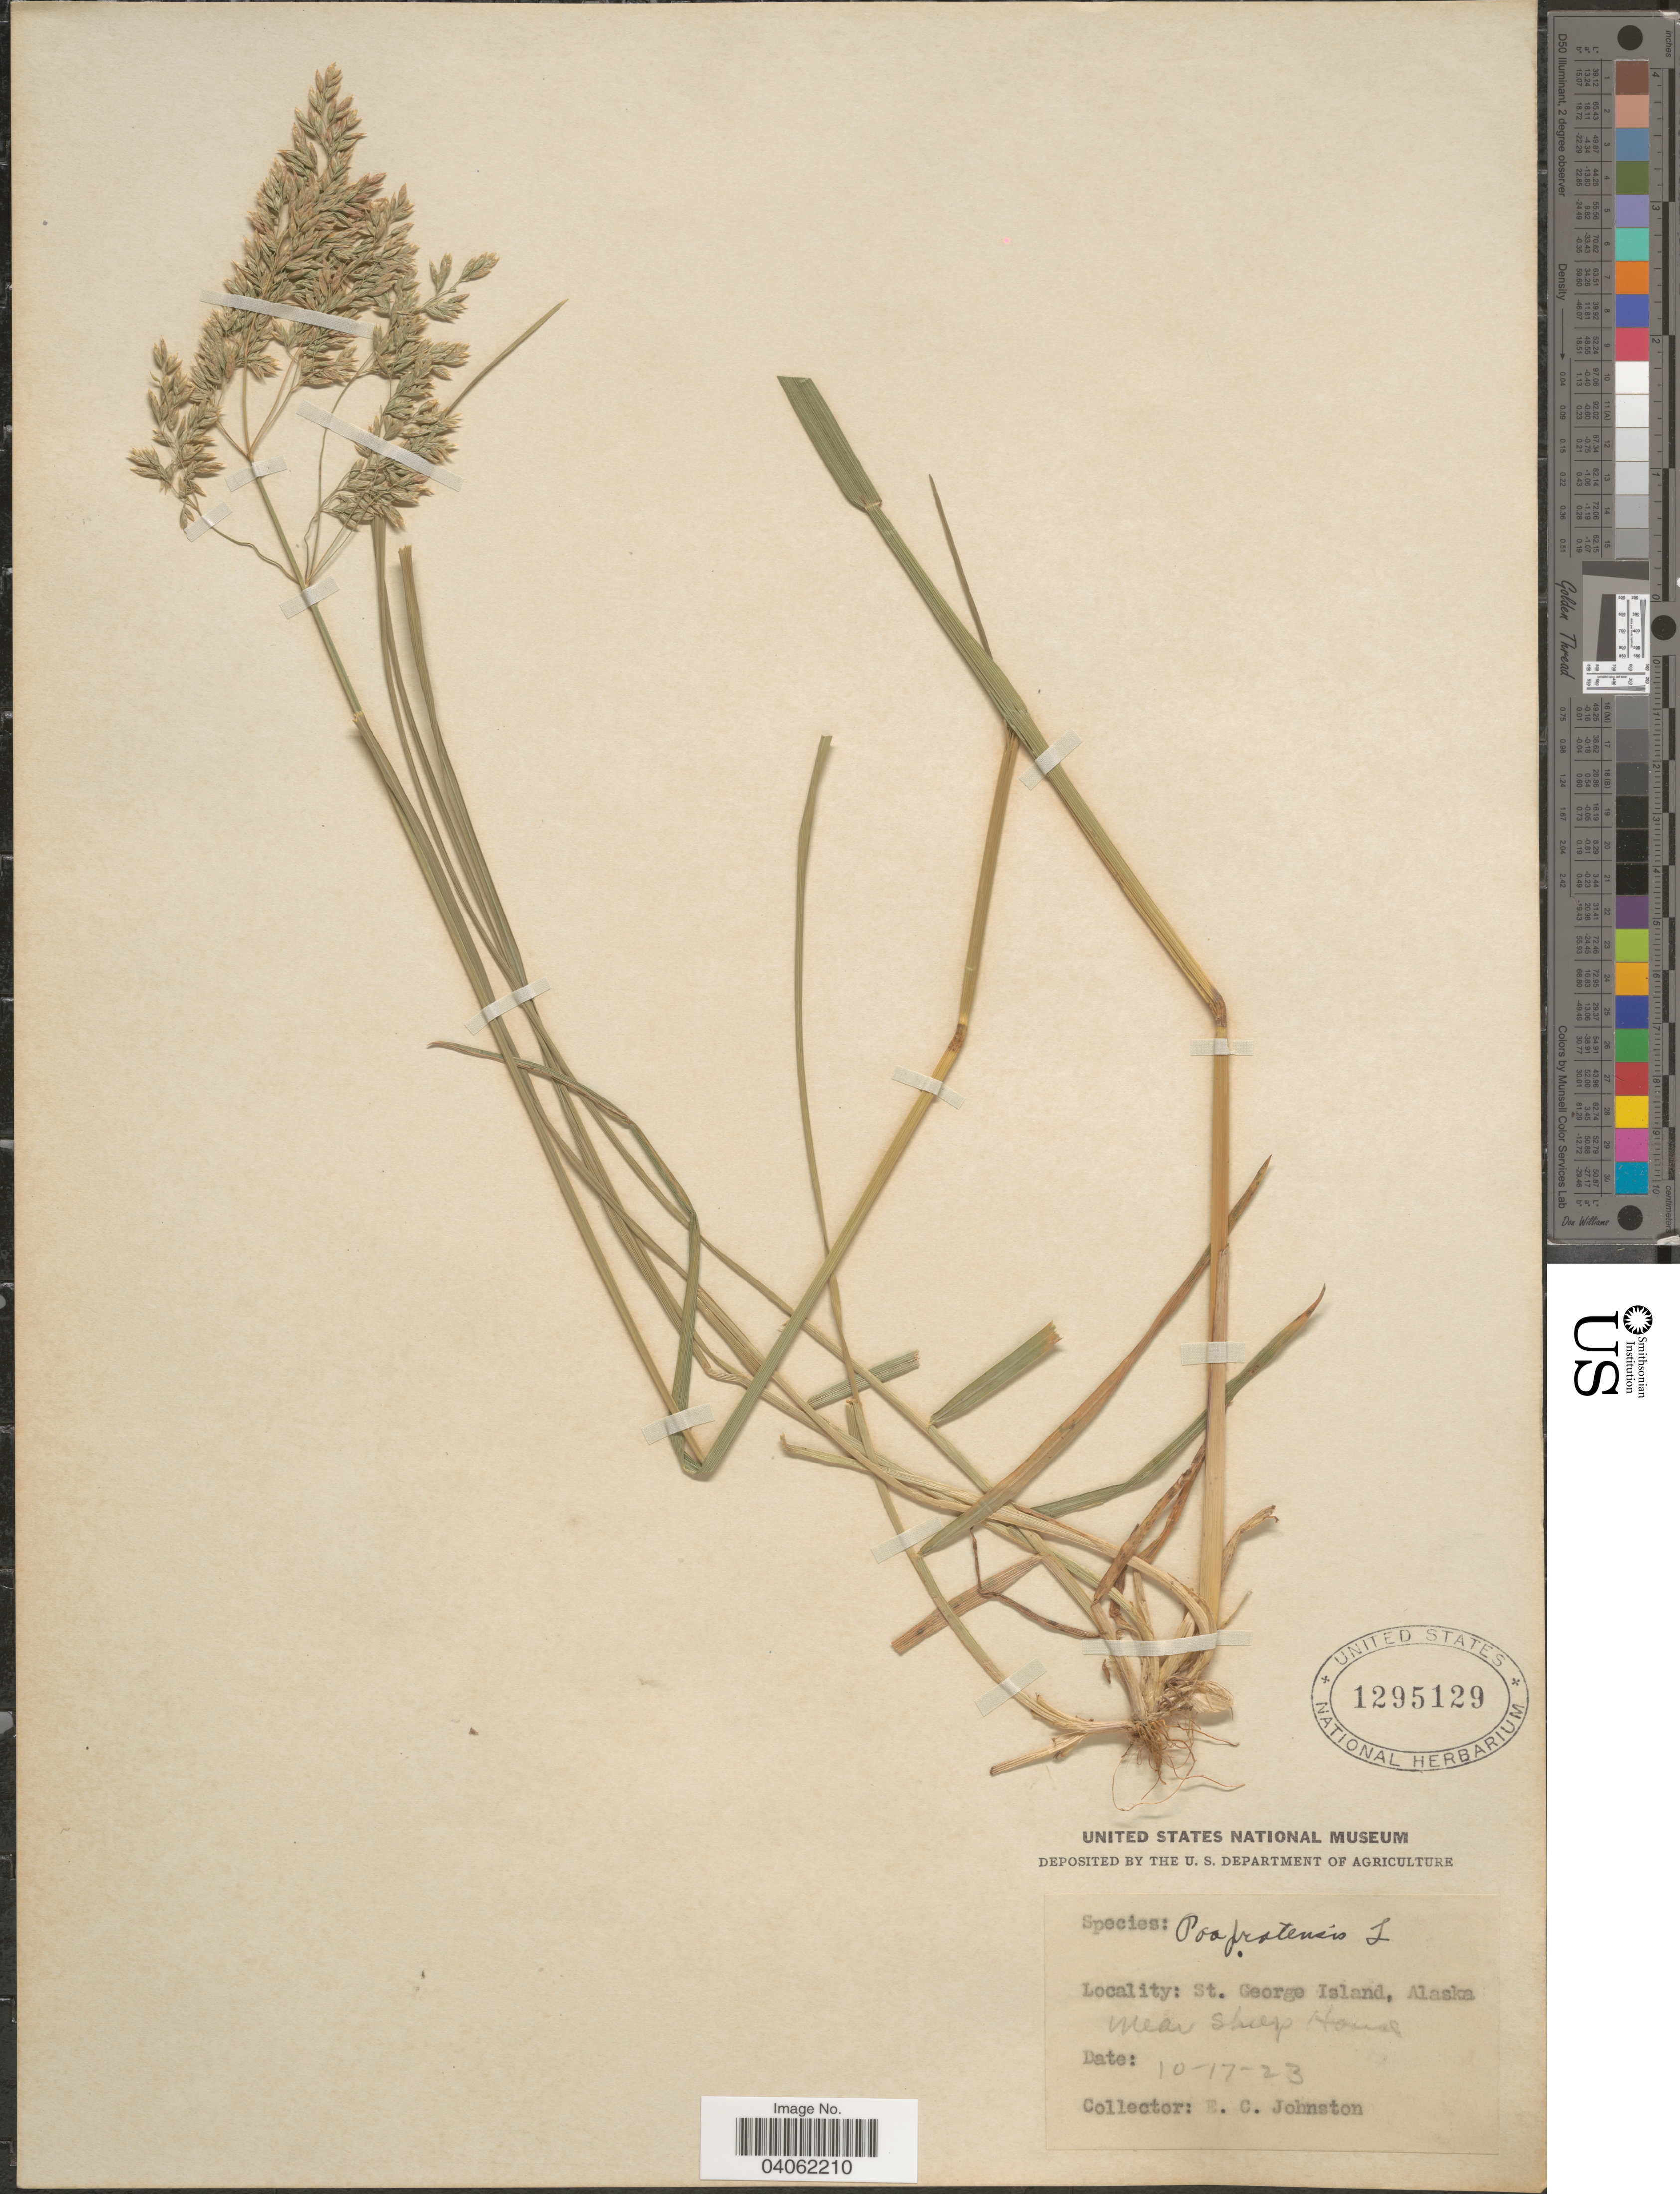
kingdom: Plantae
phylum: Tracheophyta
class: Liliopsida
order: Poales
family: Poaceae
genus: Poa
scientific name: Poa pratensis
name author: L.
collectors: E. C. Johnston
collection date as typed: Transcribed d/m/y: 17/10/23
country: United States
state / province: Alaska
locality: St. George Island, Near Sheep House.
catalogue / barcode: US 1295129